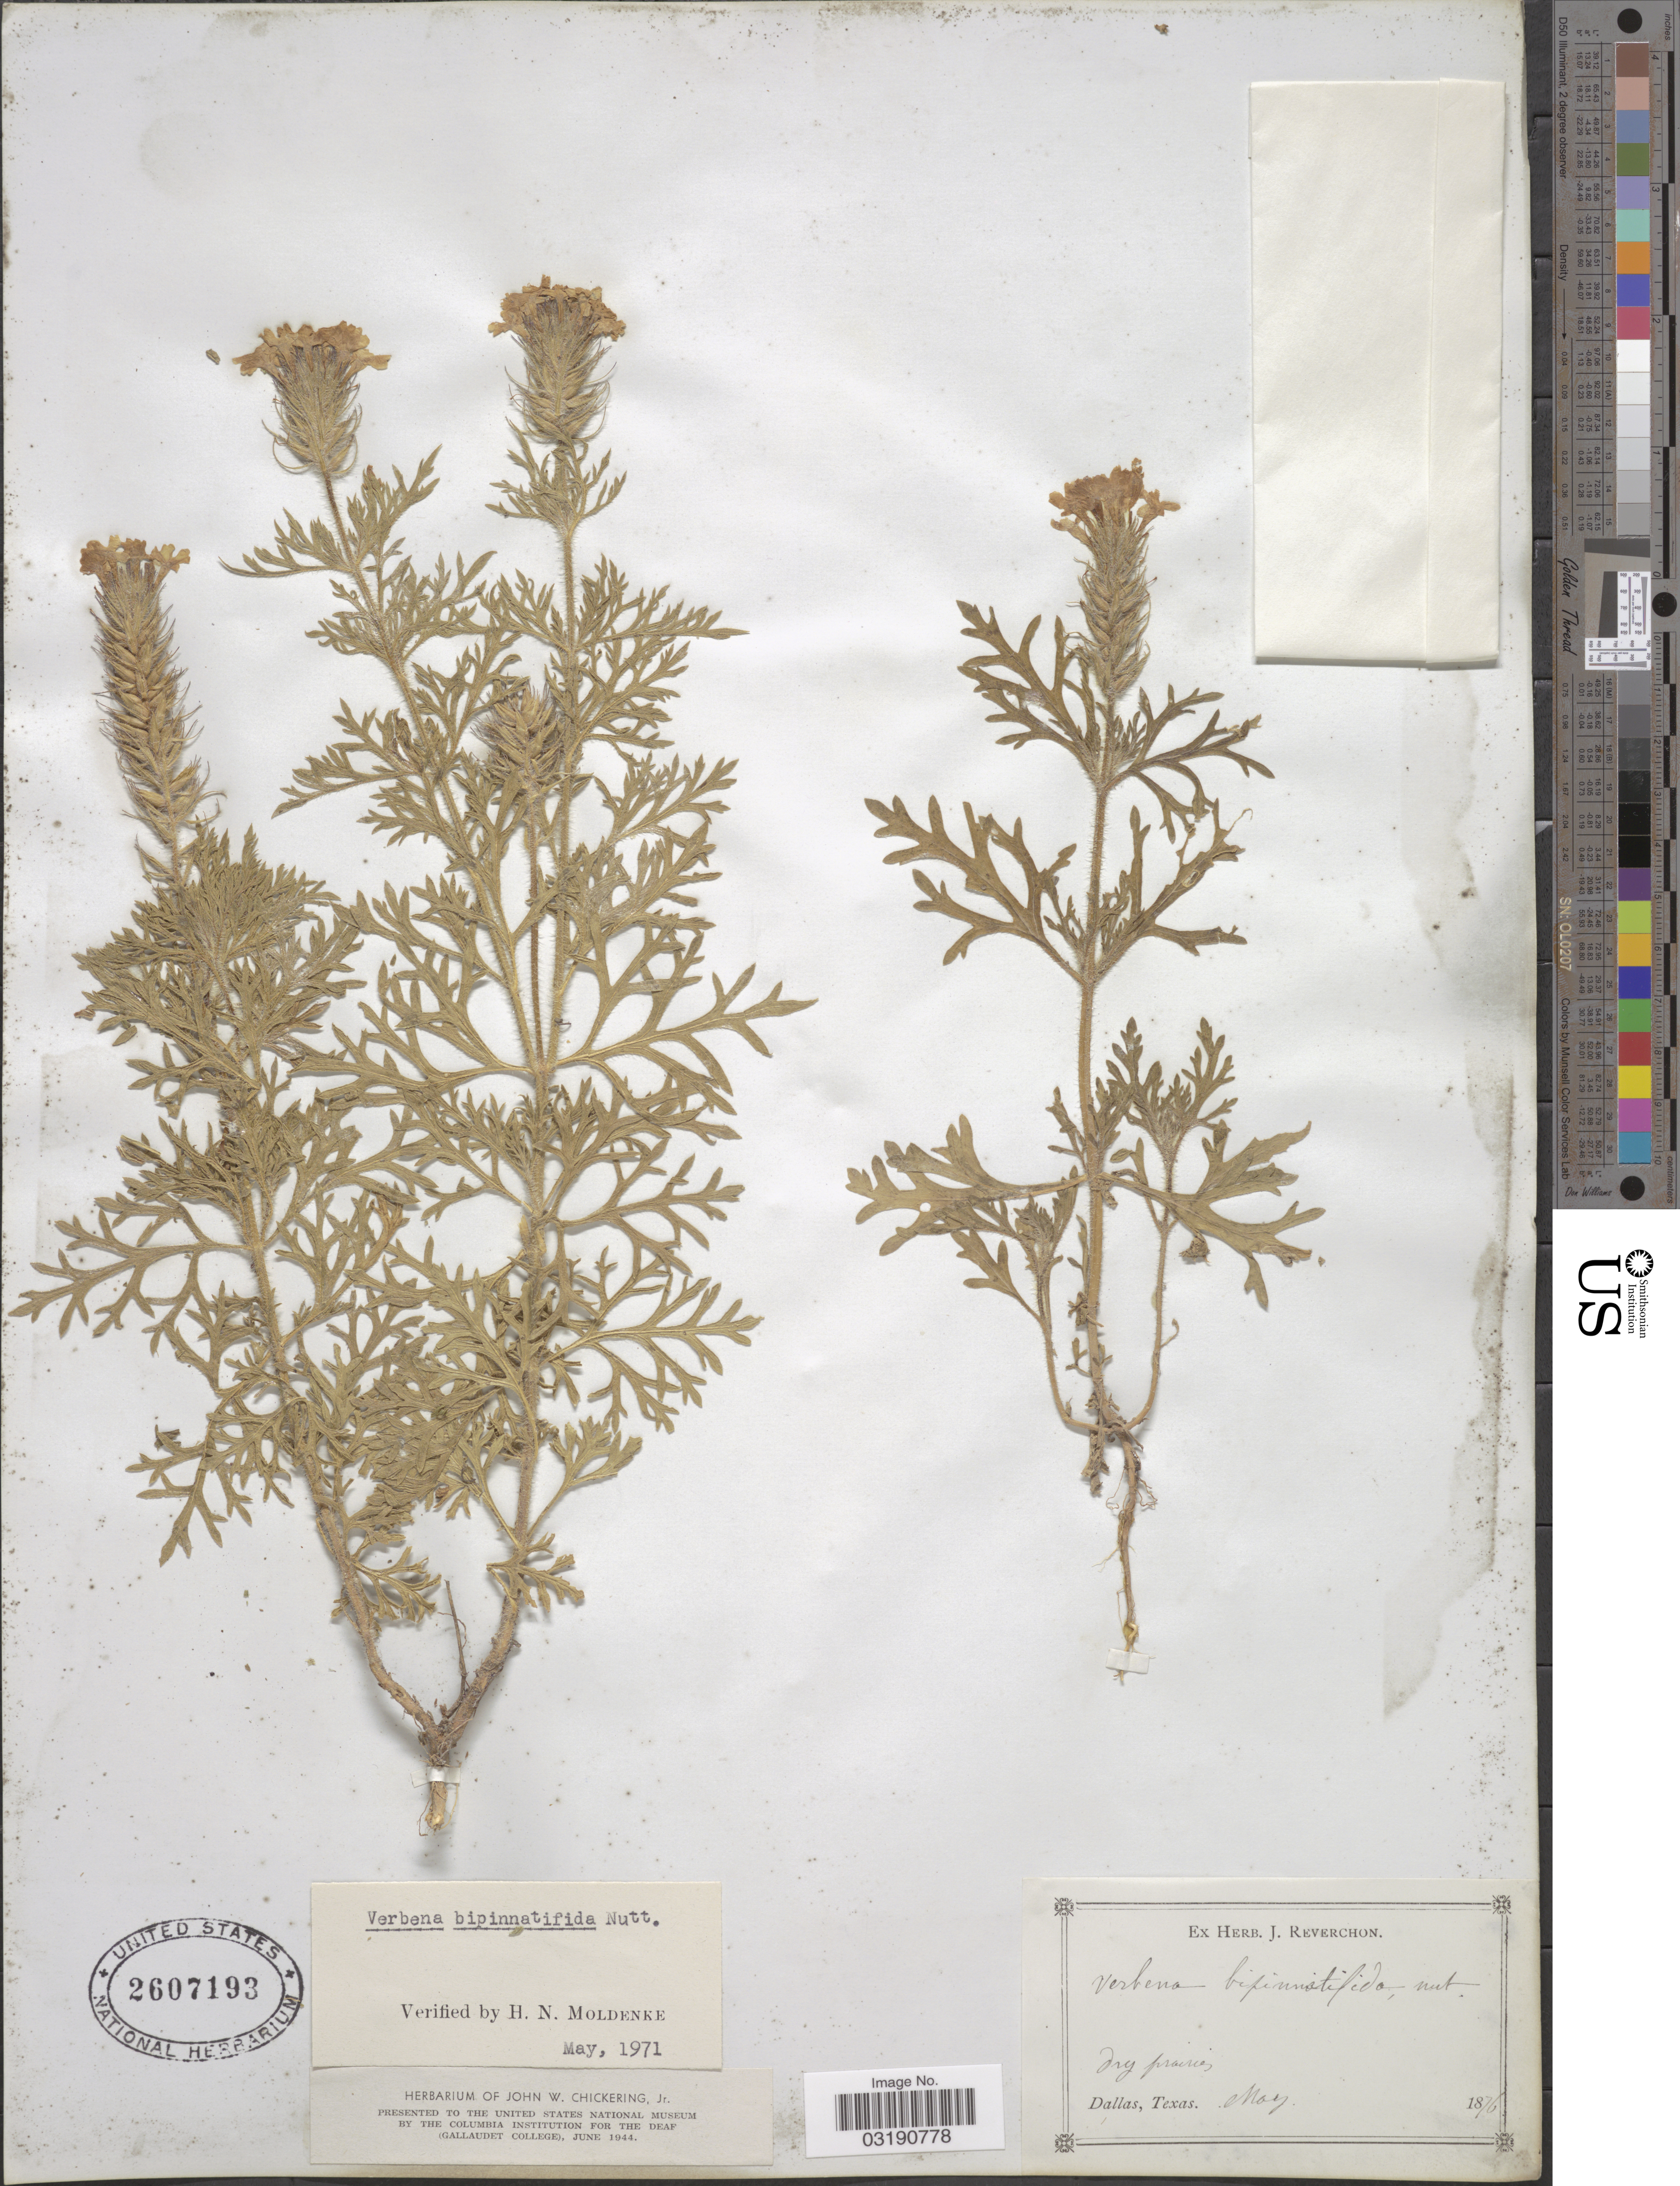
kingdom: Plantae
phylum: Tracheophyta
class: Magnoliopsida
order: Lamiales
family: Verbenaceae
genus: Verbena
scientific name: Verbena bipinnatifida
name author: (Schauer) Nutt.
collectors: ex herb. J. Reverchon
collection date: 1876-05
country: United States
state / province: Texas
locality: Dallas.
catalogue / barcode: US 2607193